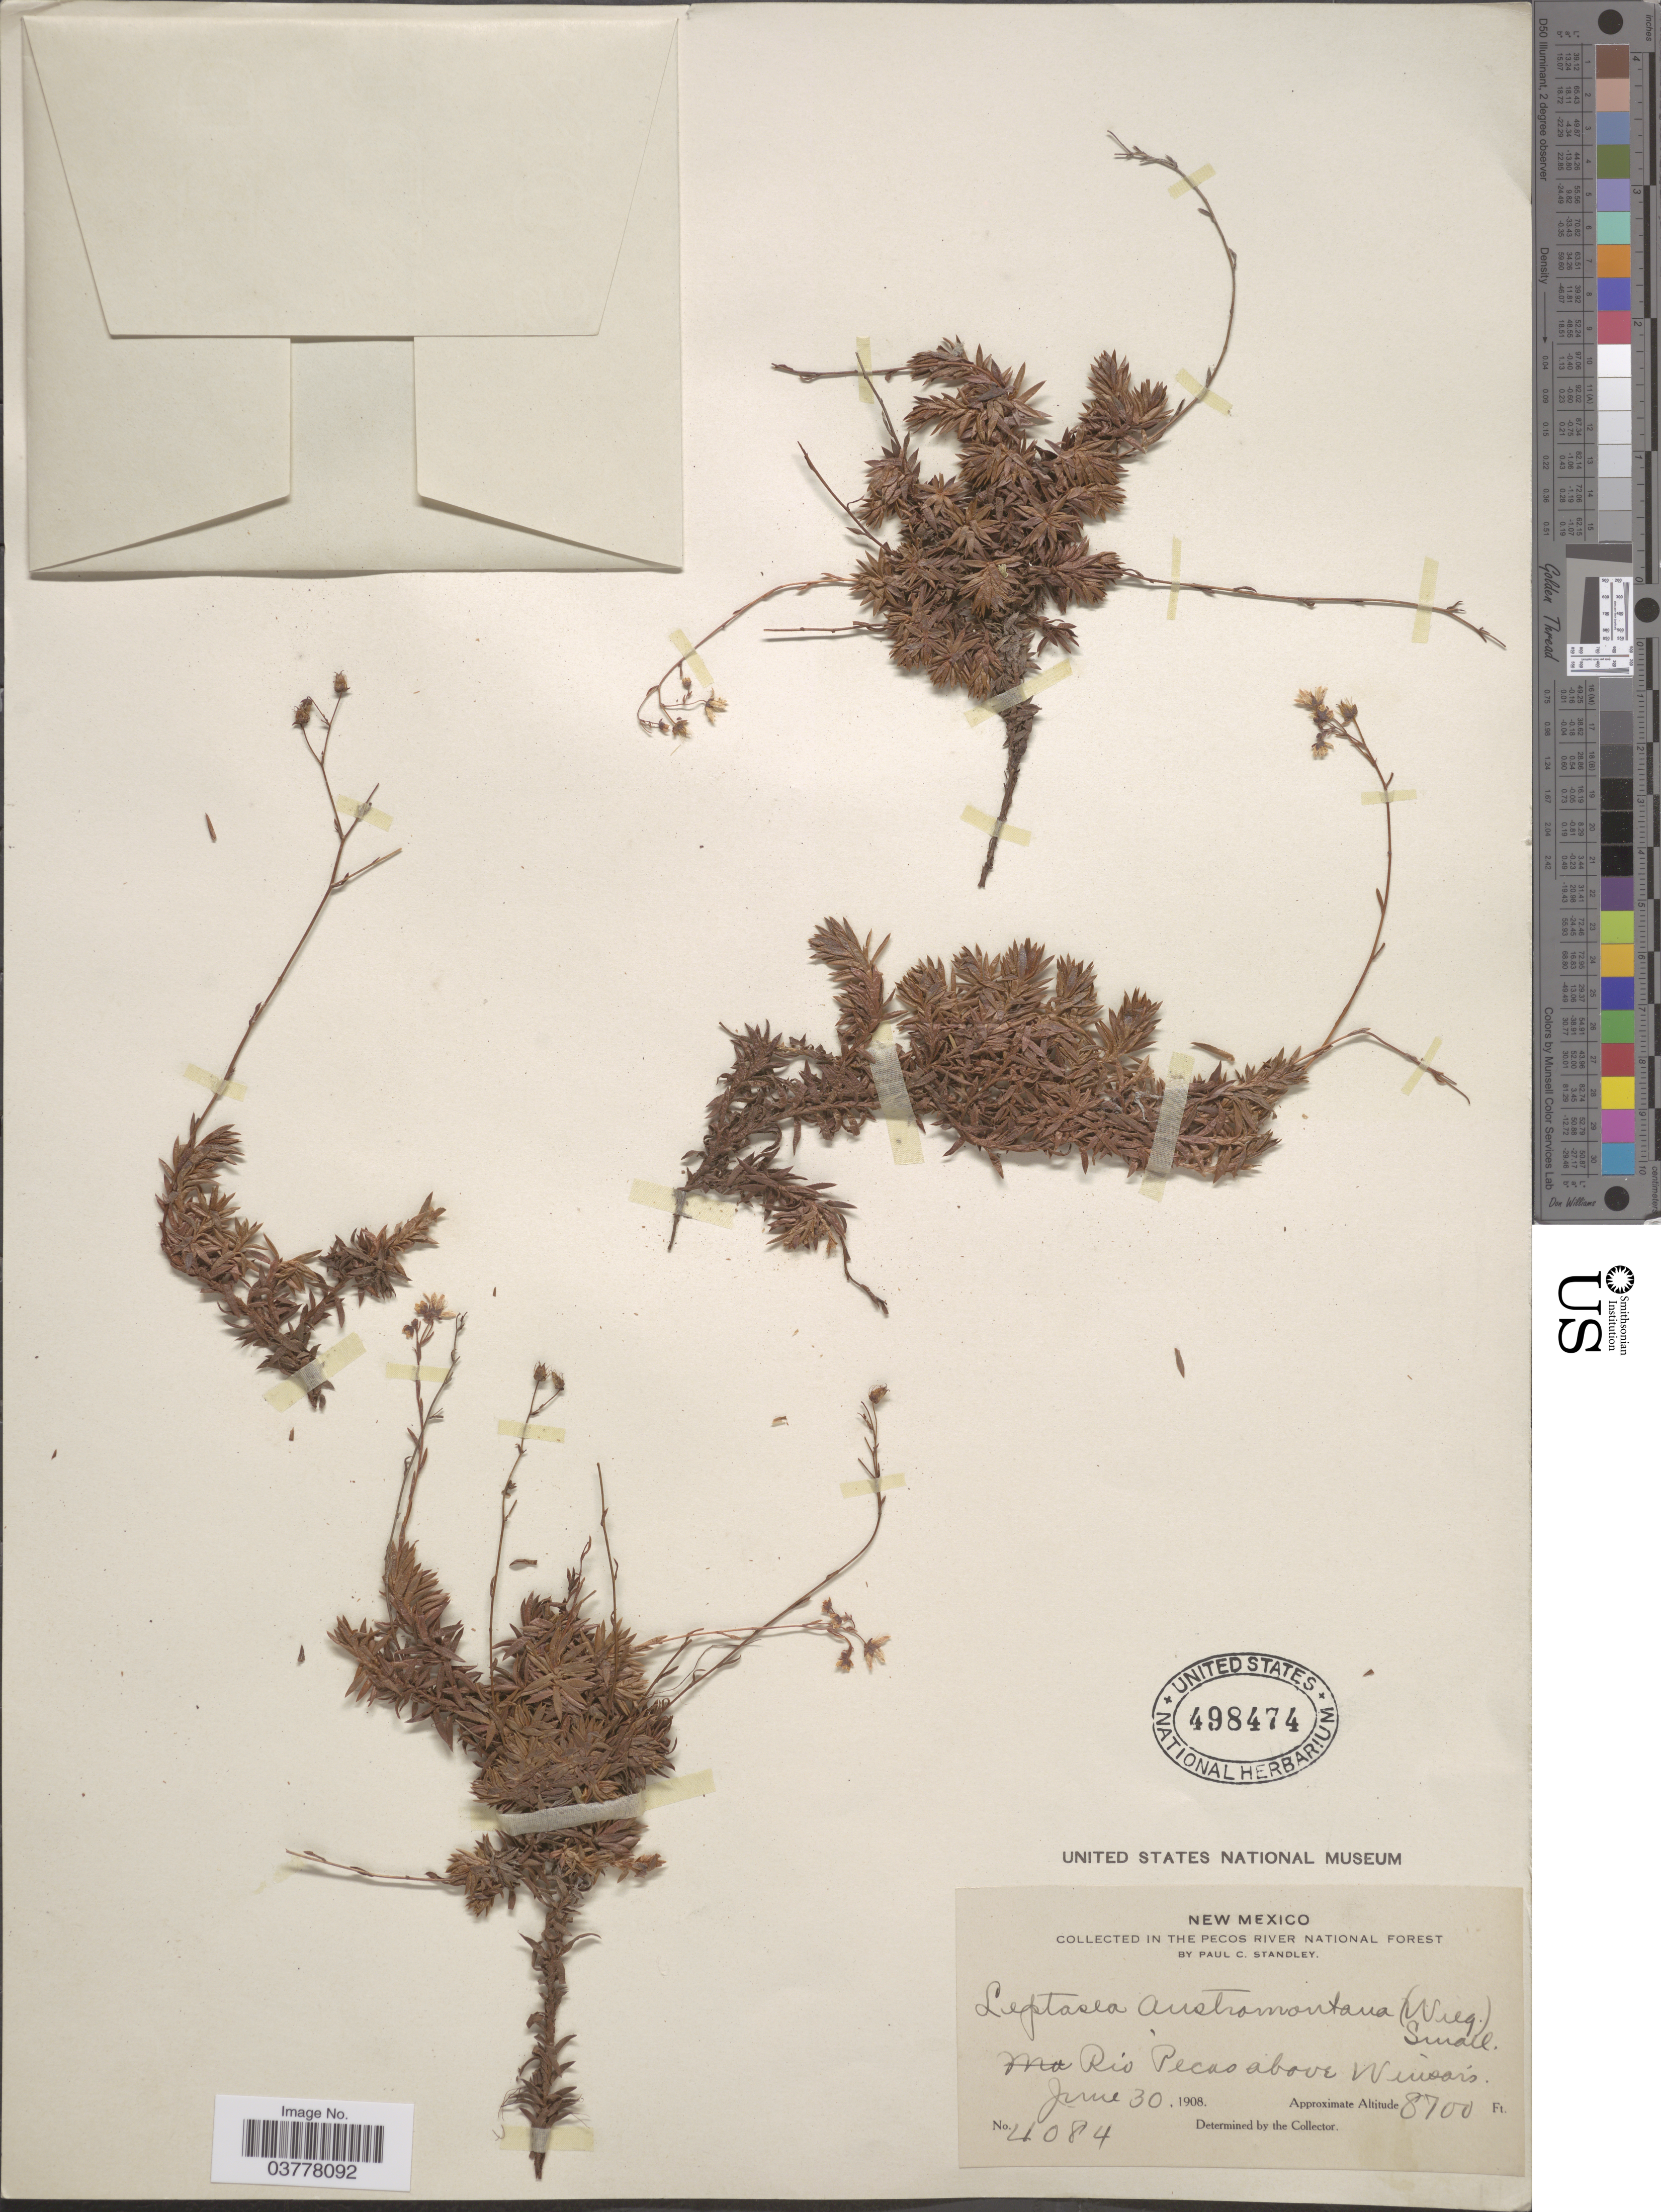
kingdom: Plantae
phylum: Tracheophyta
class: Magnoliopsida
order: Saxifragales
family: Saxifragaceae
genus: Saxifraga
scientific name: Saxifraga bronchialis subsp. austromontana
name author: (Wiegand) Piper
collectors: P. C. Standley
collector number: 4084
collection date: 1908-06-30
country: United States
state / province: New Mexico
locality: In the Pecos River National Forest. Rio Pecos above Winsor's.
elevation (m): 2652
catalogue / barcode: US 498474